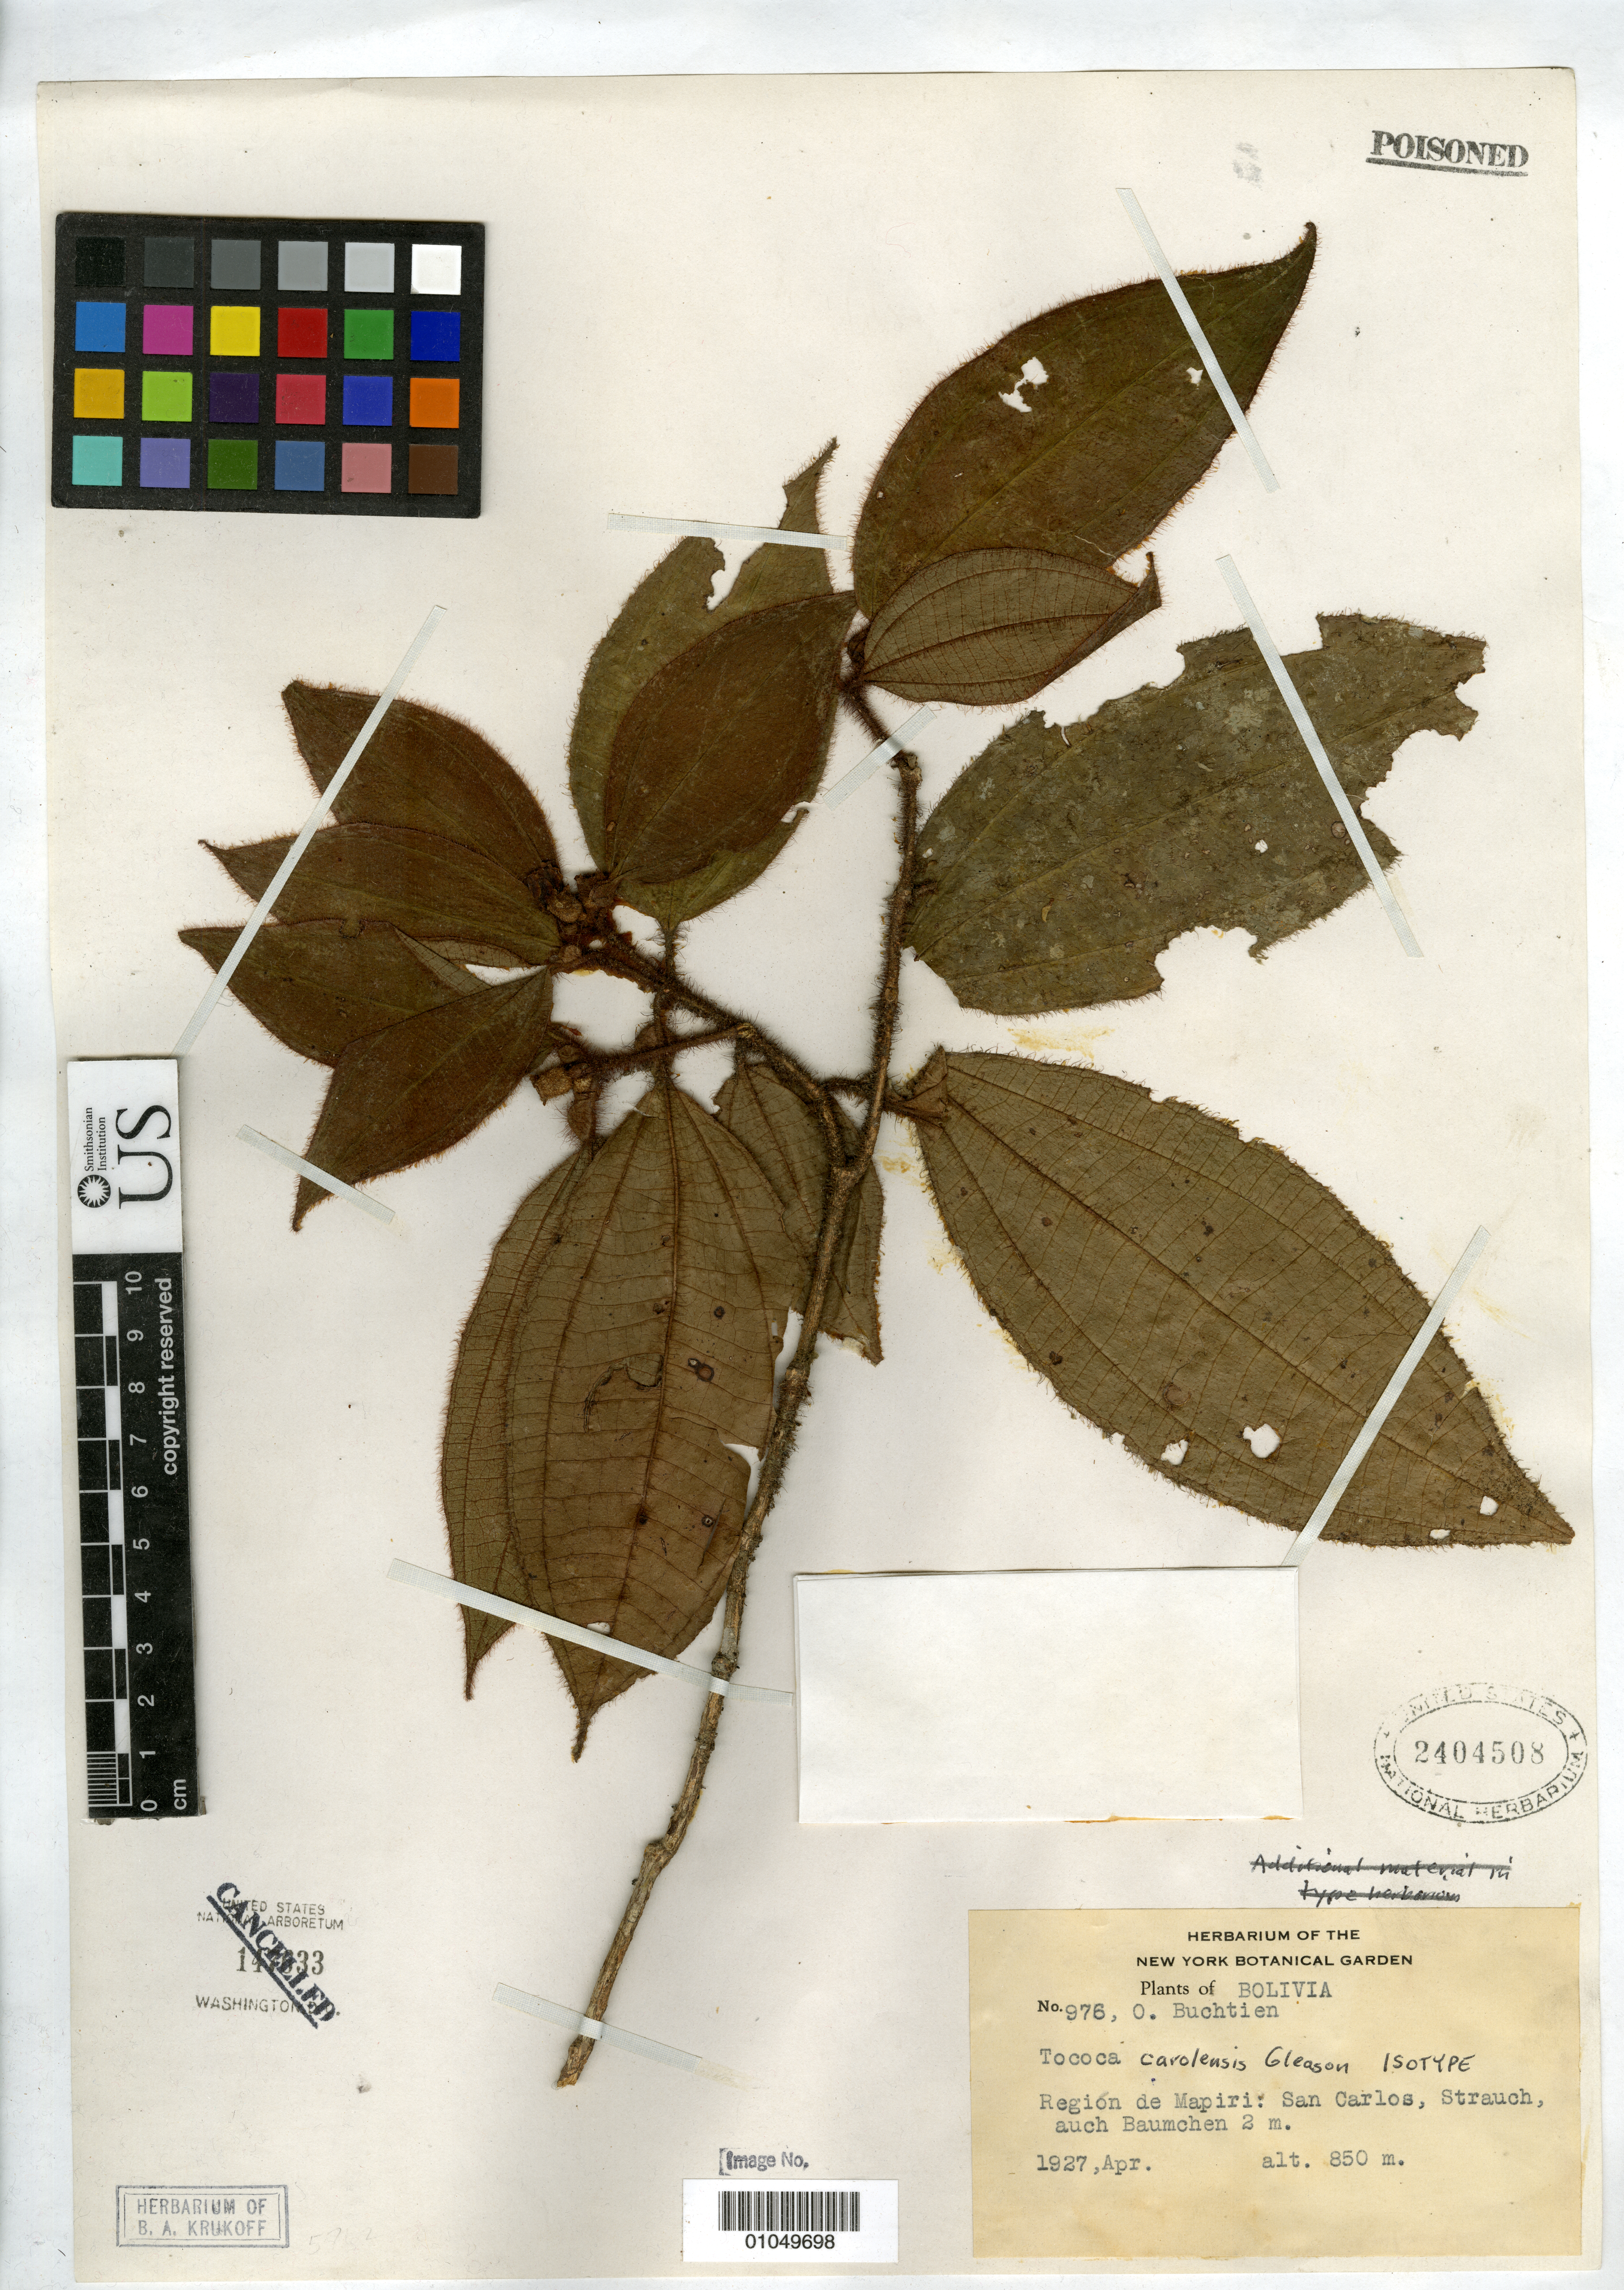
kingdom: Plantae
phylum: Tracheophyta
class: Magnoliopsida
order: Myrtales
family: Melastomataceae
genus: Tococa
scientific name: Tococa carolensis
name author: Gleason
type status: Isotype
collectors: O. Buchtien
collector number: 976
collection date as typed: Apr 1927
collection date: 1927-04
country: Bolivia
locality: Región de Mapiri: San Carlos.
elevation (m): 850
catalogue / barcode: US 2404508